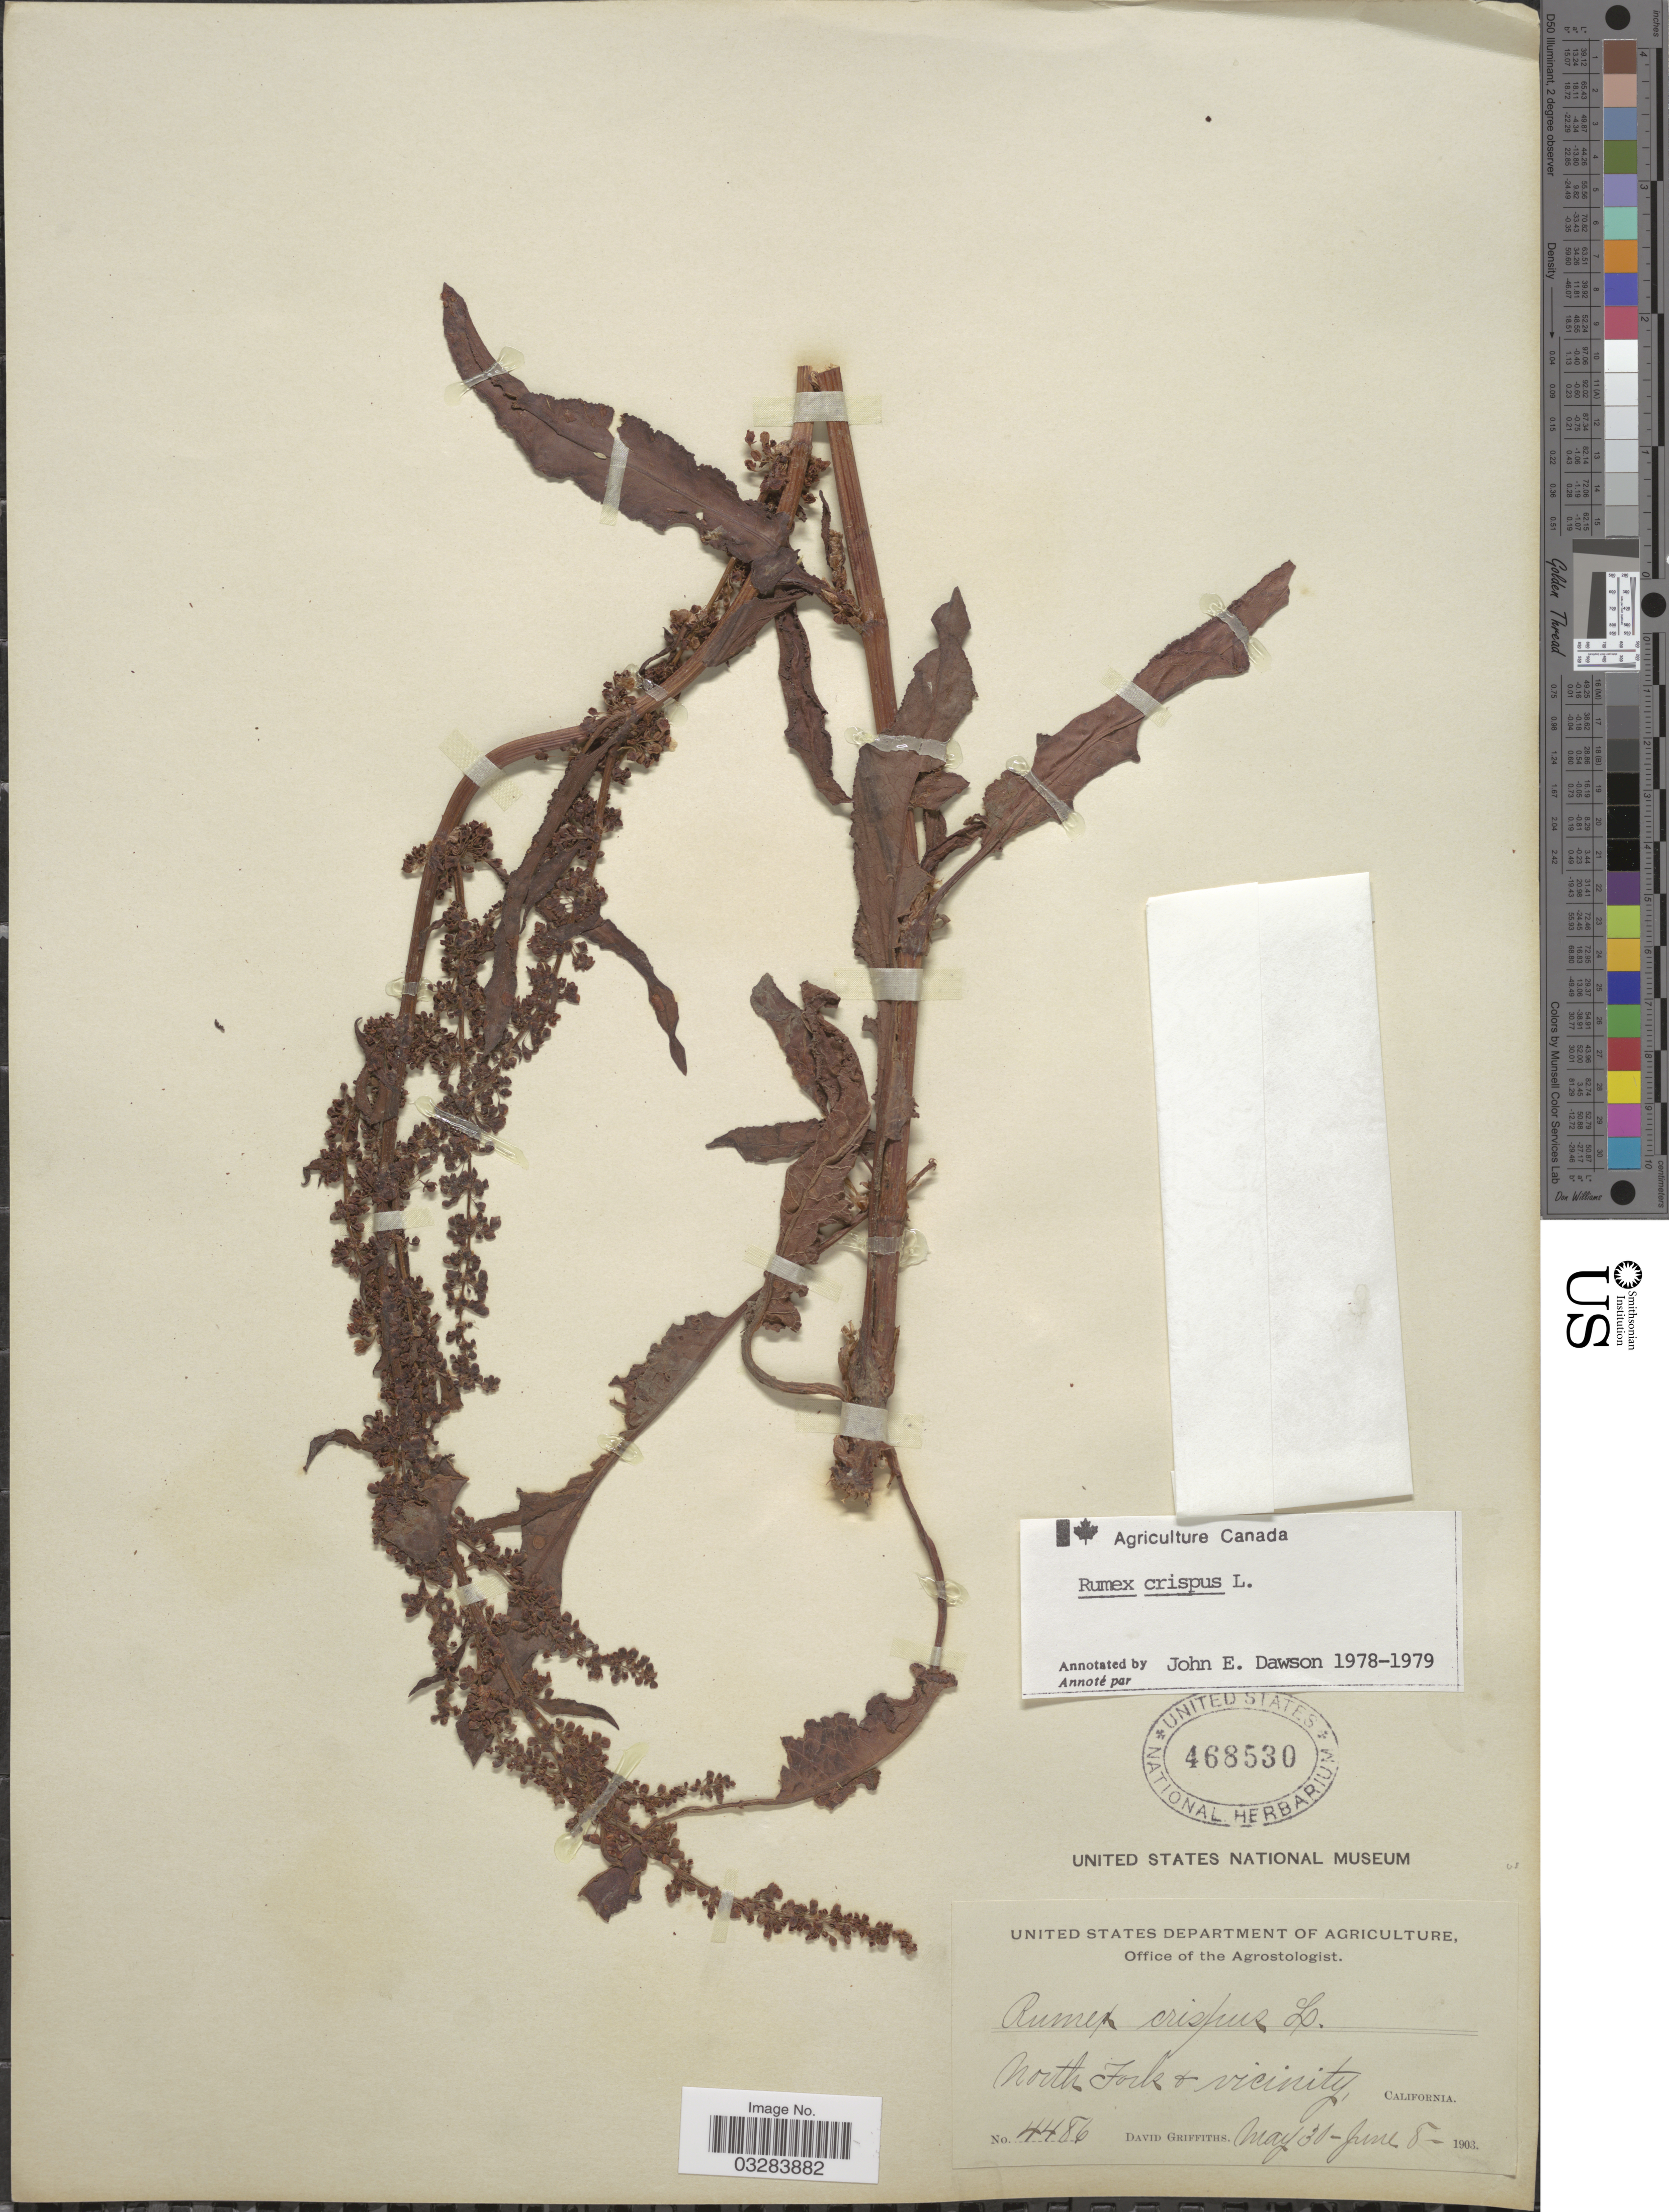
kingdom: Plantae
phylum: Tracheophyta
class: Magnoliopsida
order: Caryophyllales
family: Polygonaceae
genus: Rumex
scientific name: Rumex crispus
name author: L.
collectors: D. Griffiths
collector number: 4486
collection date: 1903-05-30/1903-06-08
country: United States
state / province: California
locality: North Fork & vicinity.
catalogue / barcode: US 468530